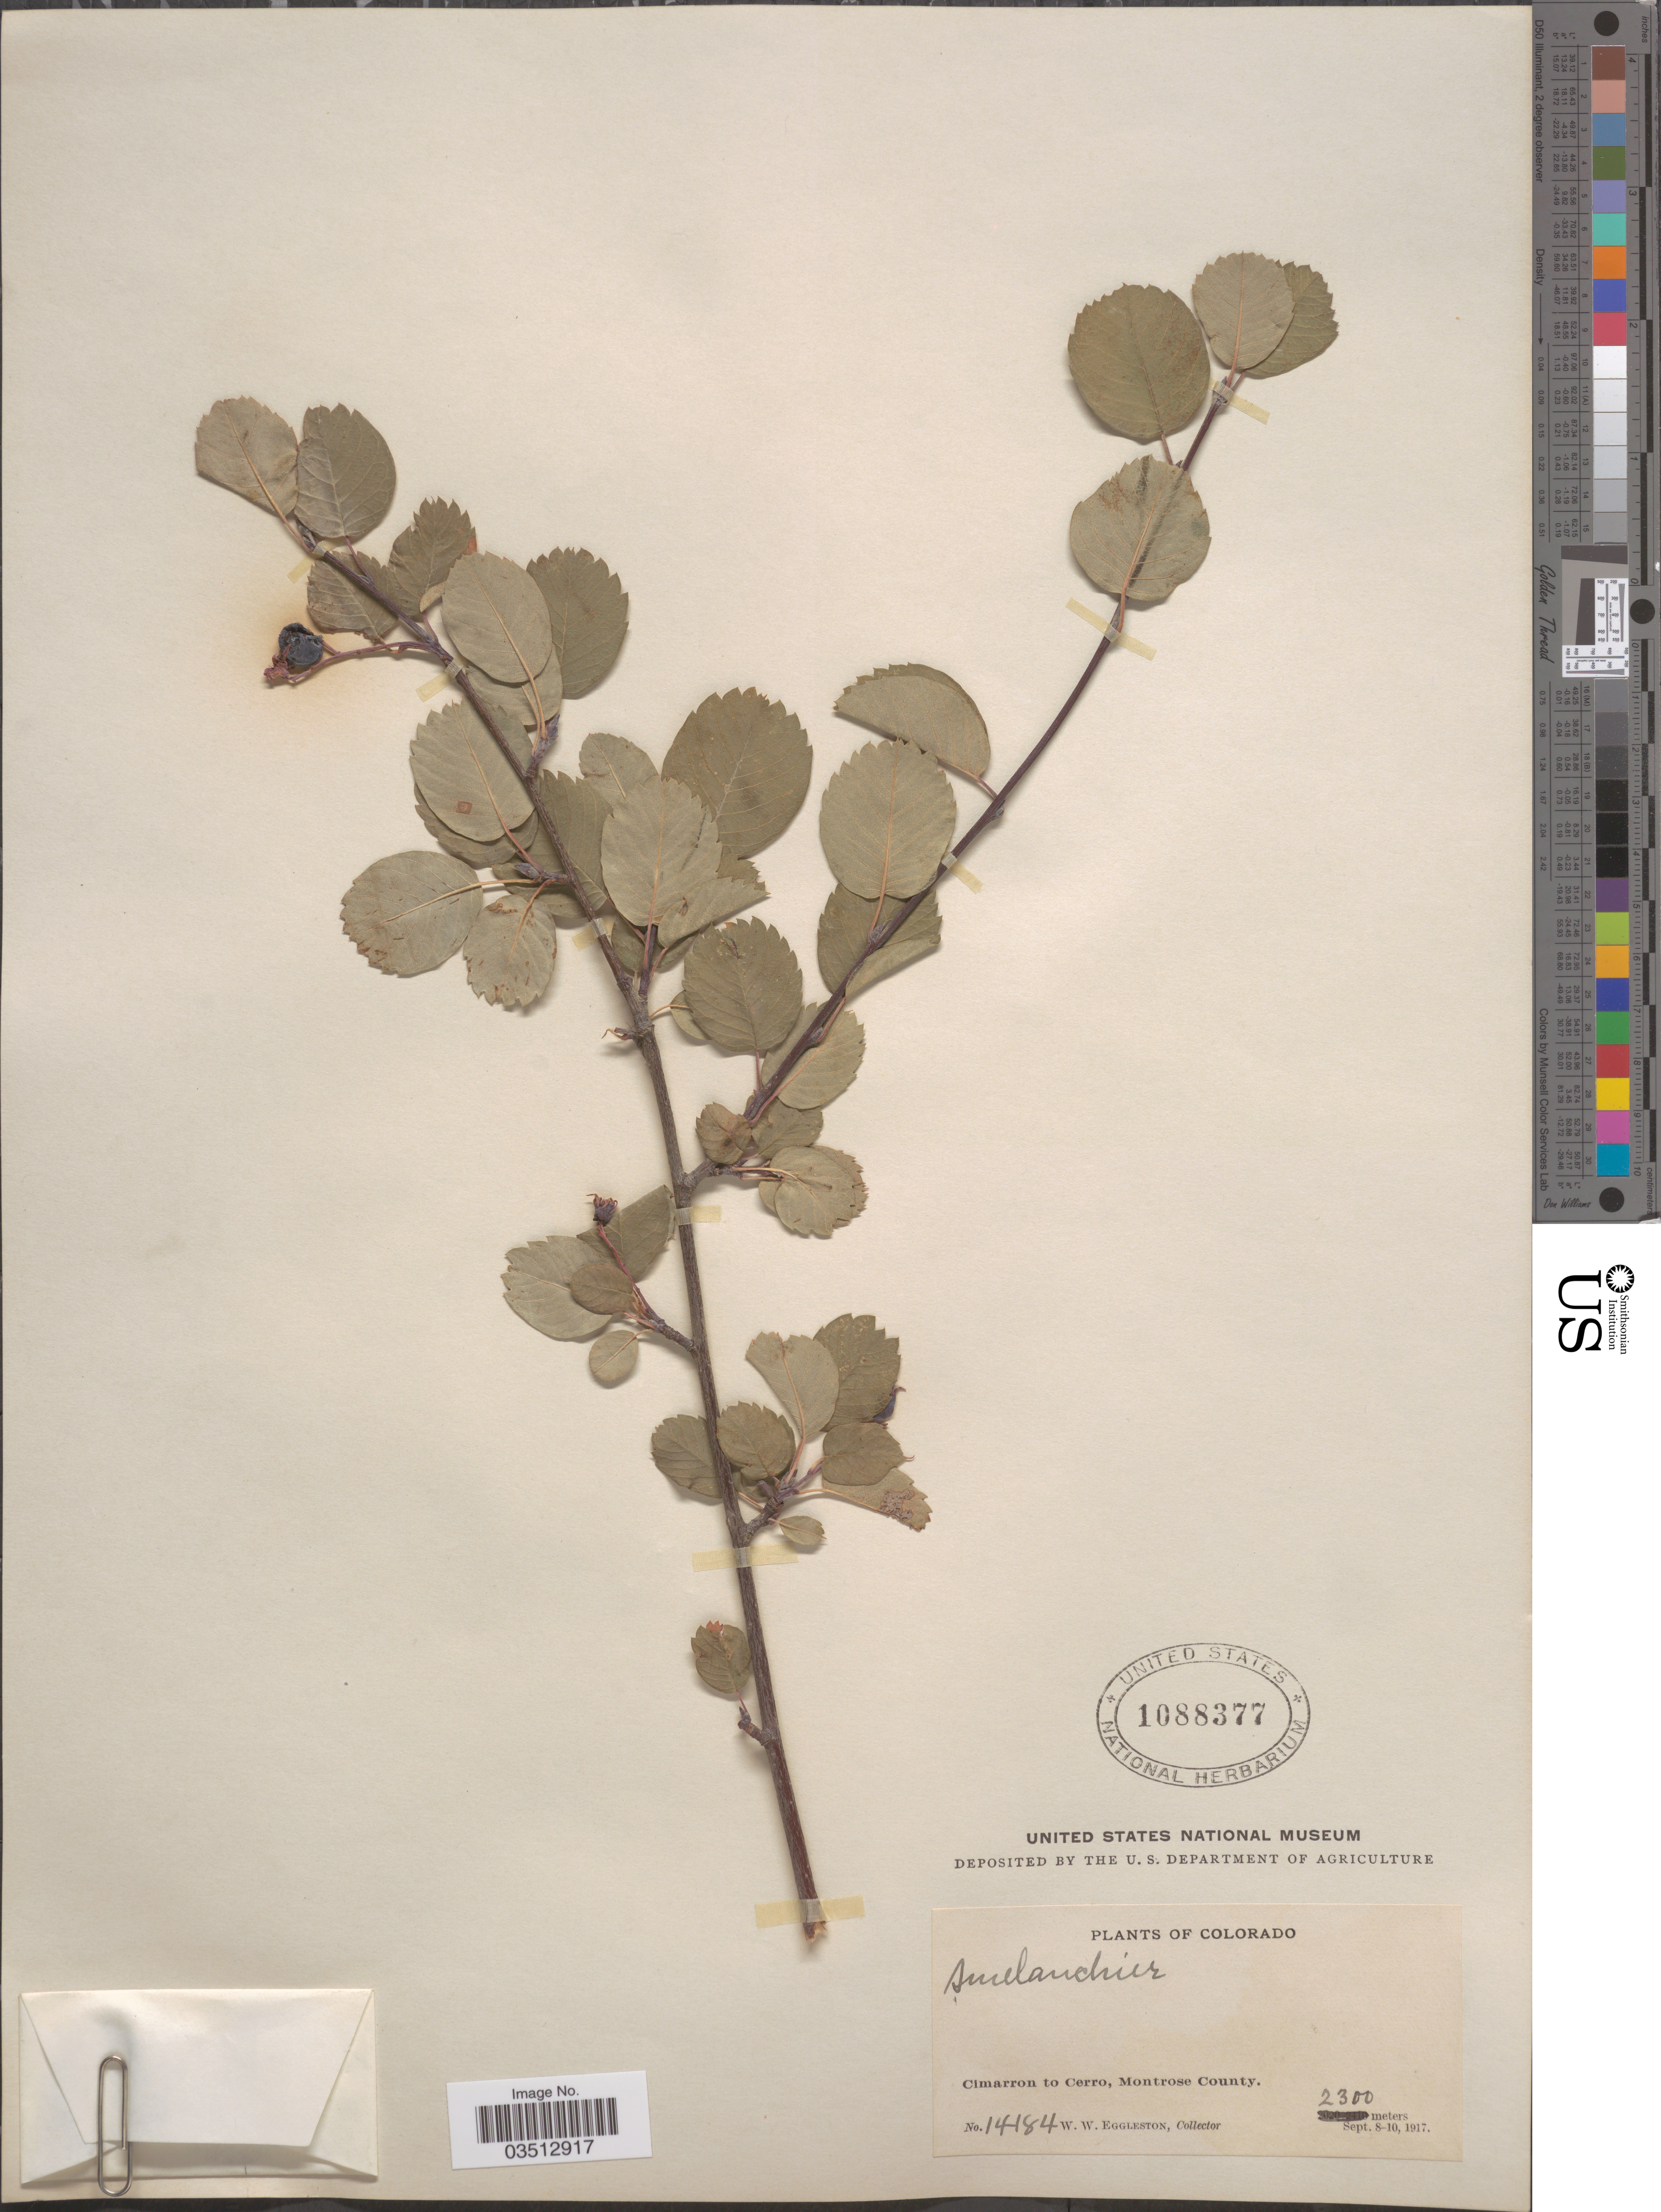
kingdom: Plantae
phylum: Tracheophyta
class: Magnoliopsida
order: Rosales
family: Rosaceae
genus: Amelanchier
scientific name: Amelanchier sp.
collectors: W. W. Eggleston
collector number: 14184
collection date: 1917-09-08/1917-09-10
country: United States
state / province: Colorado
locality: Cimarron to Cerro, Montrose County.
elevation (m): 2300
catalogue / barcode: US 1088377